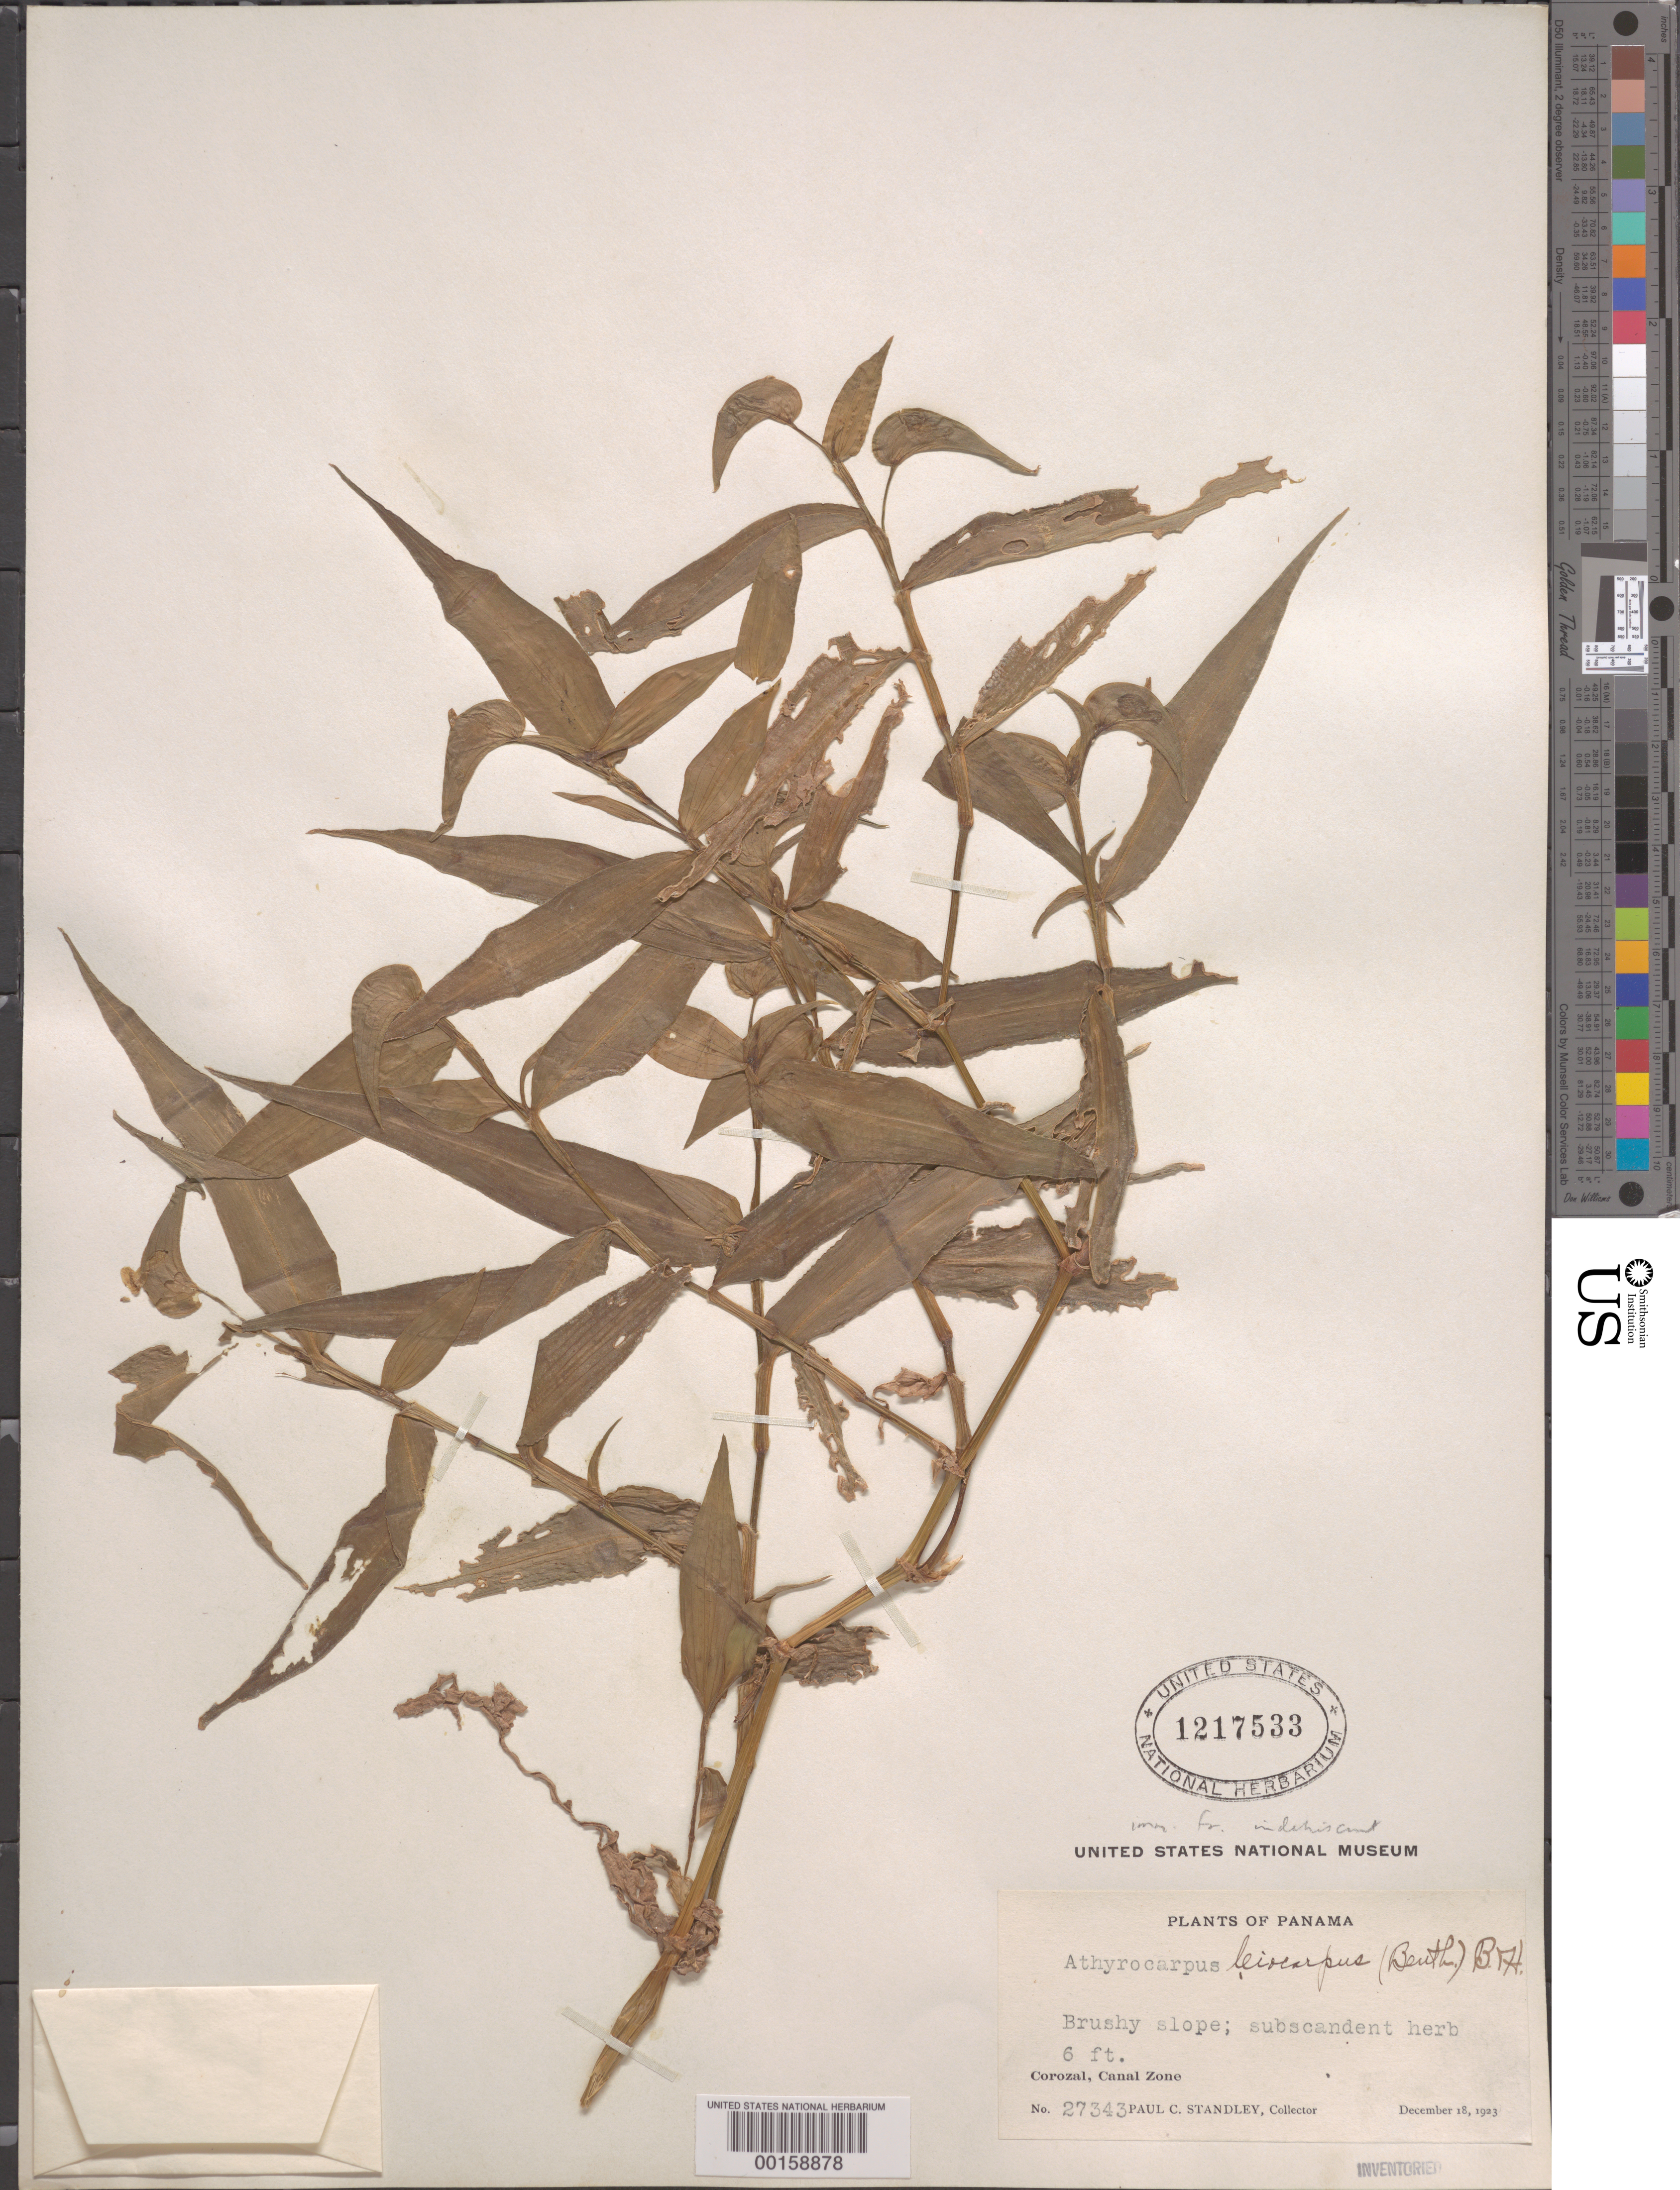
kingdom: Plantae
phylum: Tracheophyta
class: Liliopsida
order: Commelinales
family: Commelinaceae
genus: Commelina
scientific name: Commelina leiocarpa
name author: Benth.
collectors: P. C. Standley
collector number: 27343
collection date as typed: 18 Dec 1923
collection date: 1923-12-18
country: Panama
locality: Corozal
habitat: Brushy slope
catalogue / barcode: US 1217533